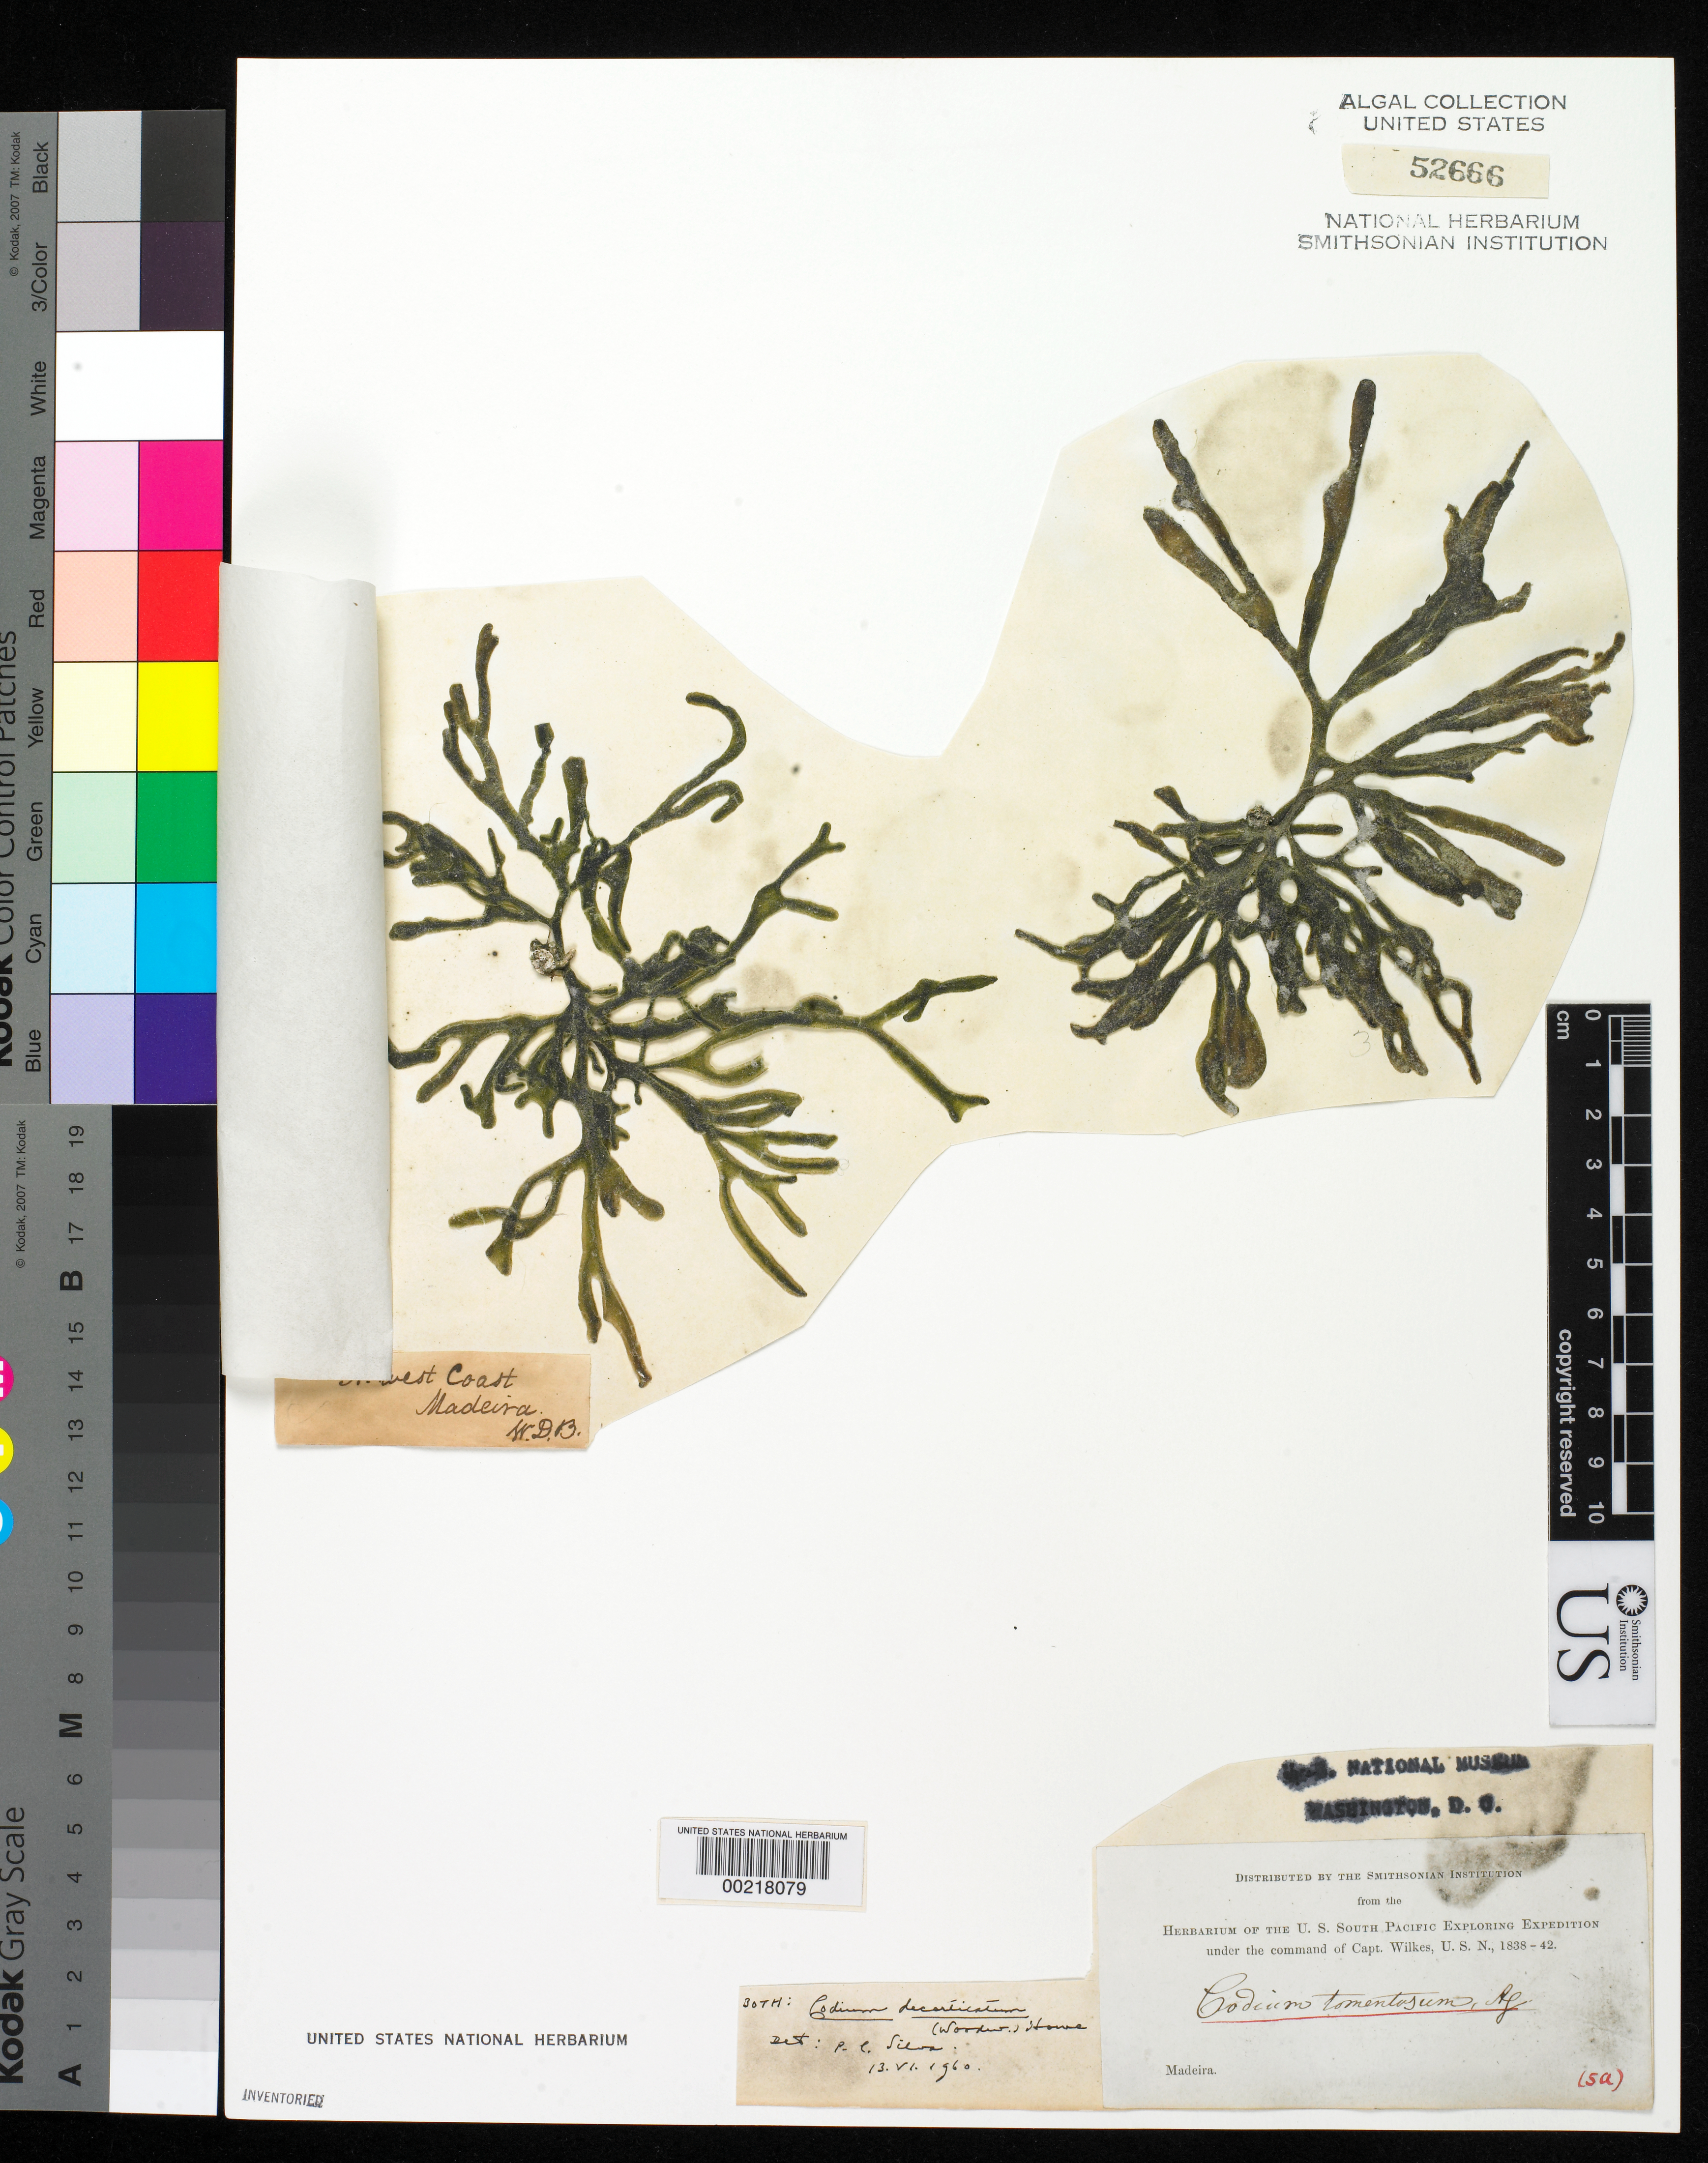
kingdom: Plantae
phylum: Chlorophyta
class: Ulvophyceae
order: Bryopsidales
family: Codiaceae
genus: Codium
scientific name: Codium decorticatum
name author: (Woodw.) M. Howe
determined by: Silva, P. C.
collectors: W. D. Brackenridge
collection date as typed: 1838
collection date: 1838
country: Portugal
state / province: Madeira (Aut. Reg.)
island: Madeira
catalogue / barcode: US 52666